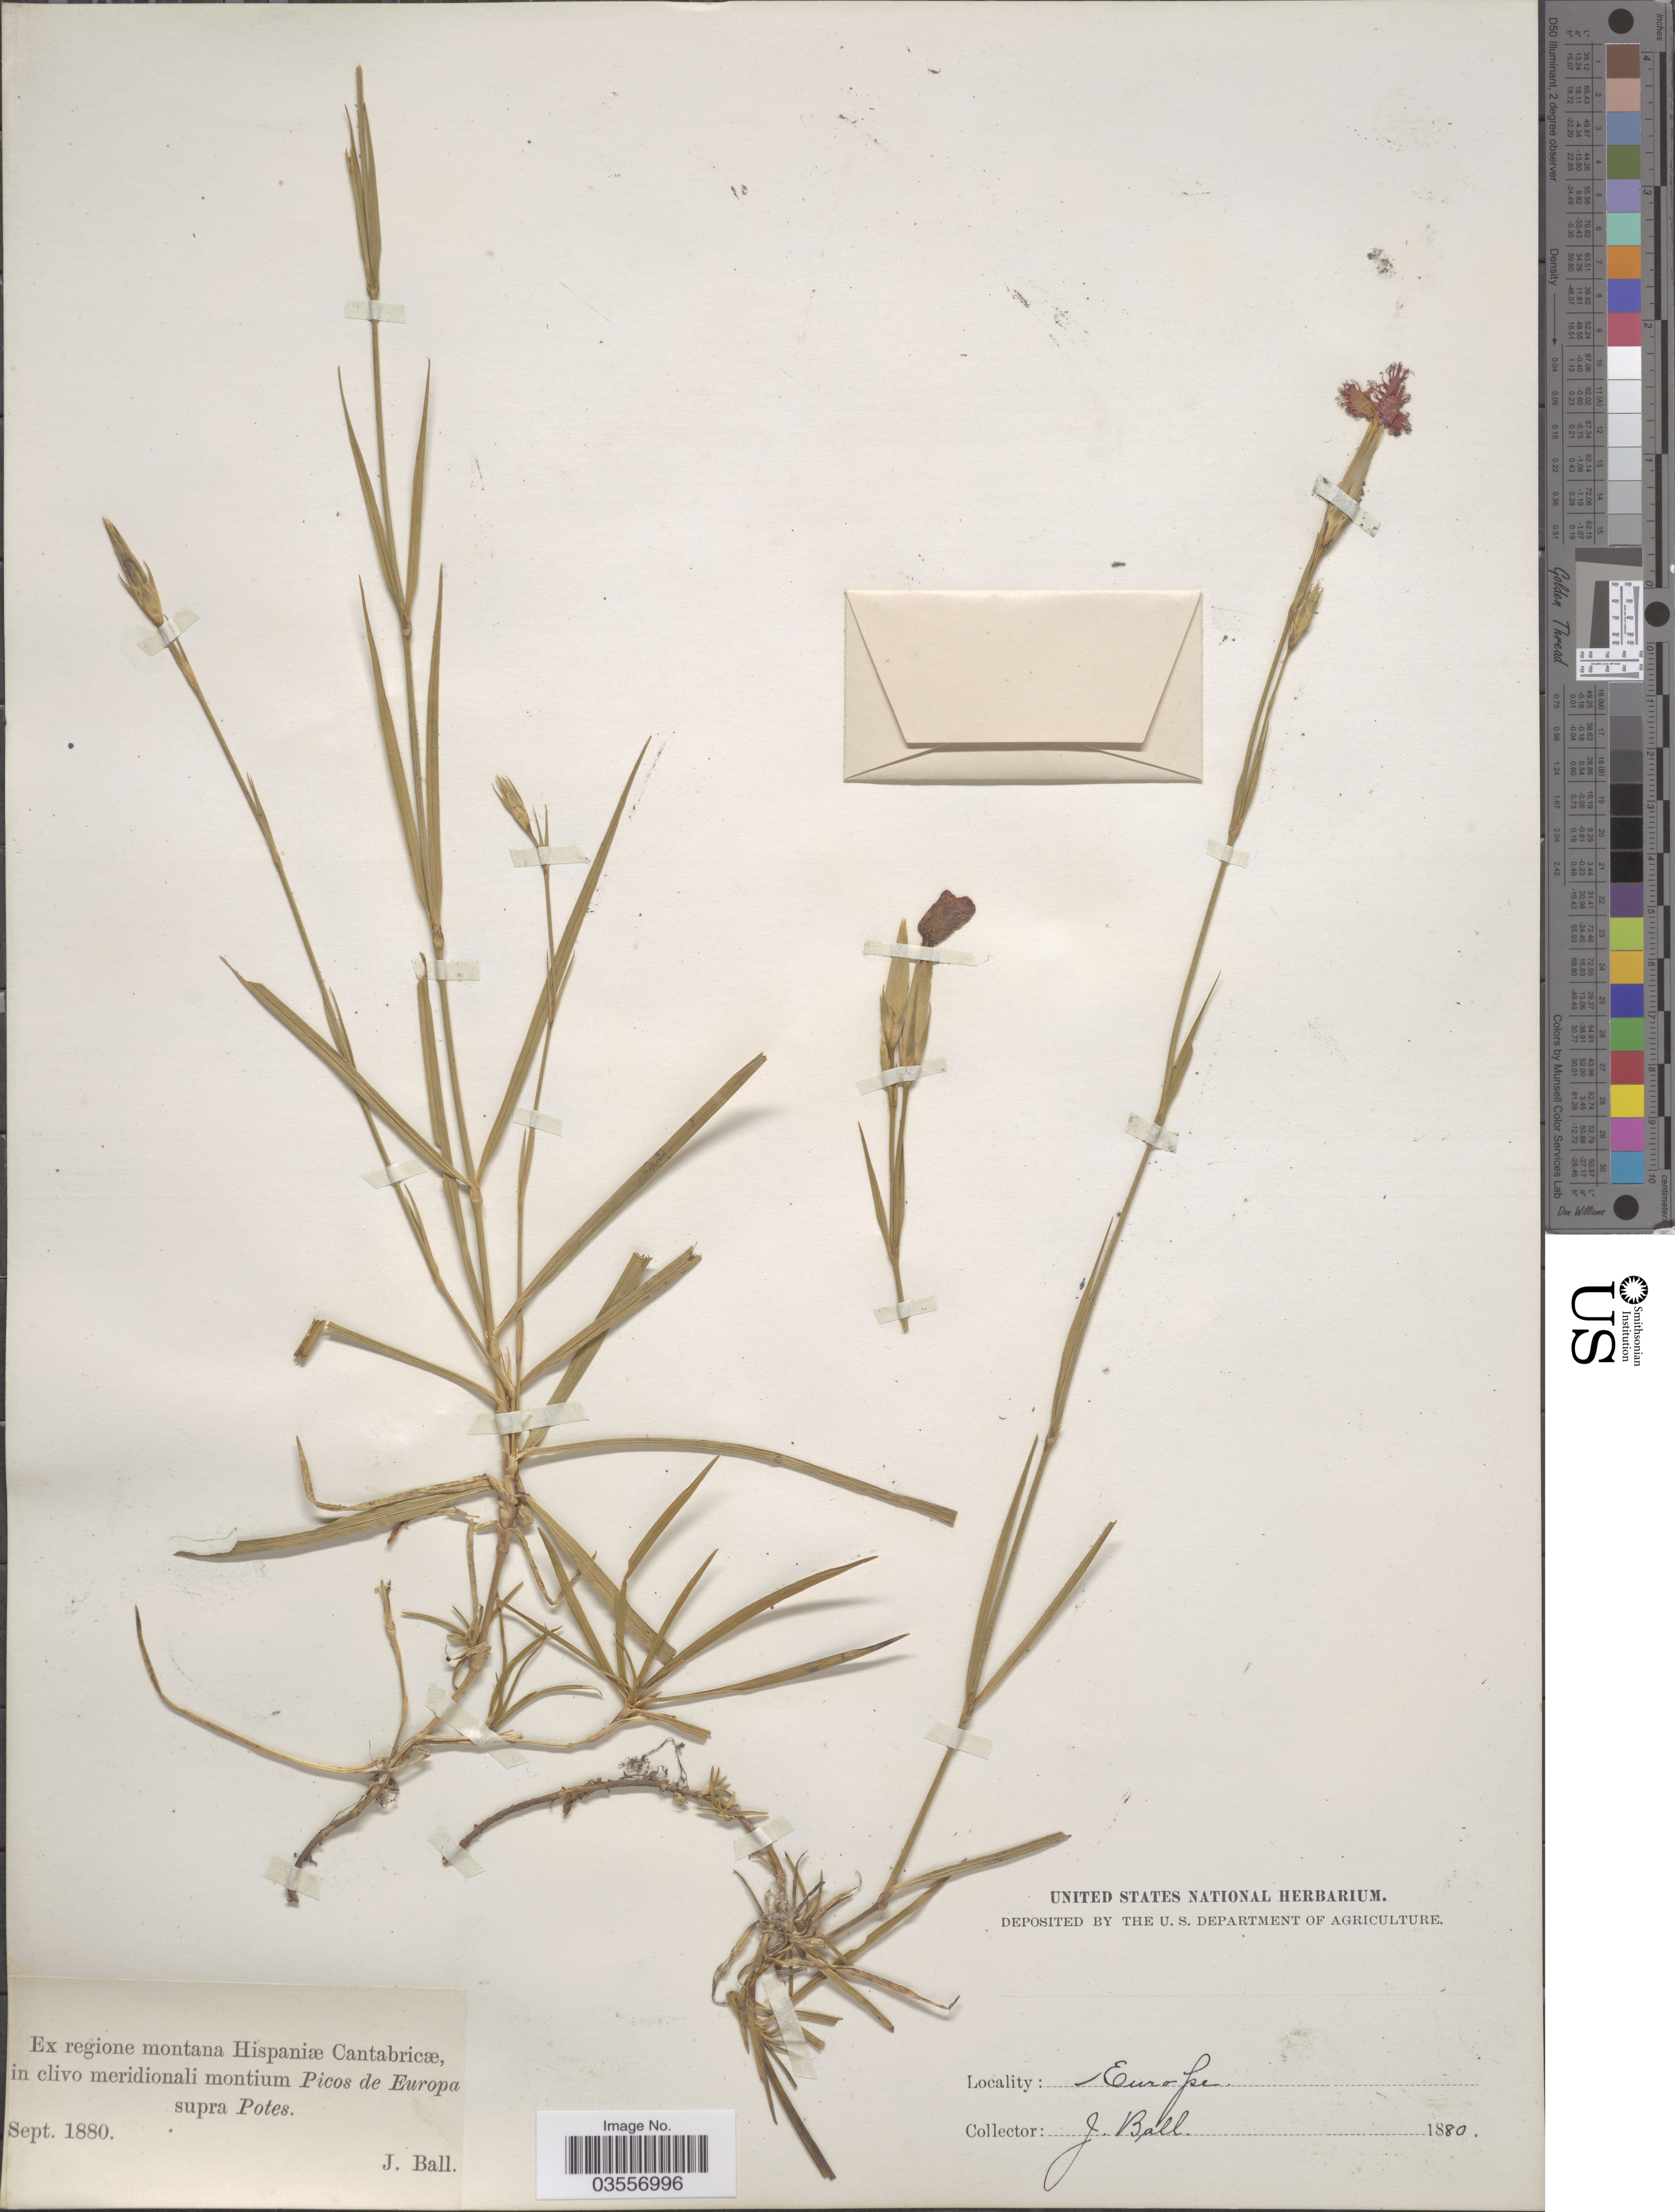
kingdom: Plantae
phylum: Tracheophyta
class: Magnoliopsida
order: Caryophyllales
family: Caryophyllaceae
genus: Dianthus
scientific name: Dianthus sp.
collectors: J. Ball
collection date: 1880-09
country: Spain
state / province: Cantabria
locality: Ex regione montana Hispaniæ Cantabricæ, in clivo meridionali montium Picos de Europa supra Potes.